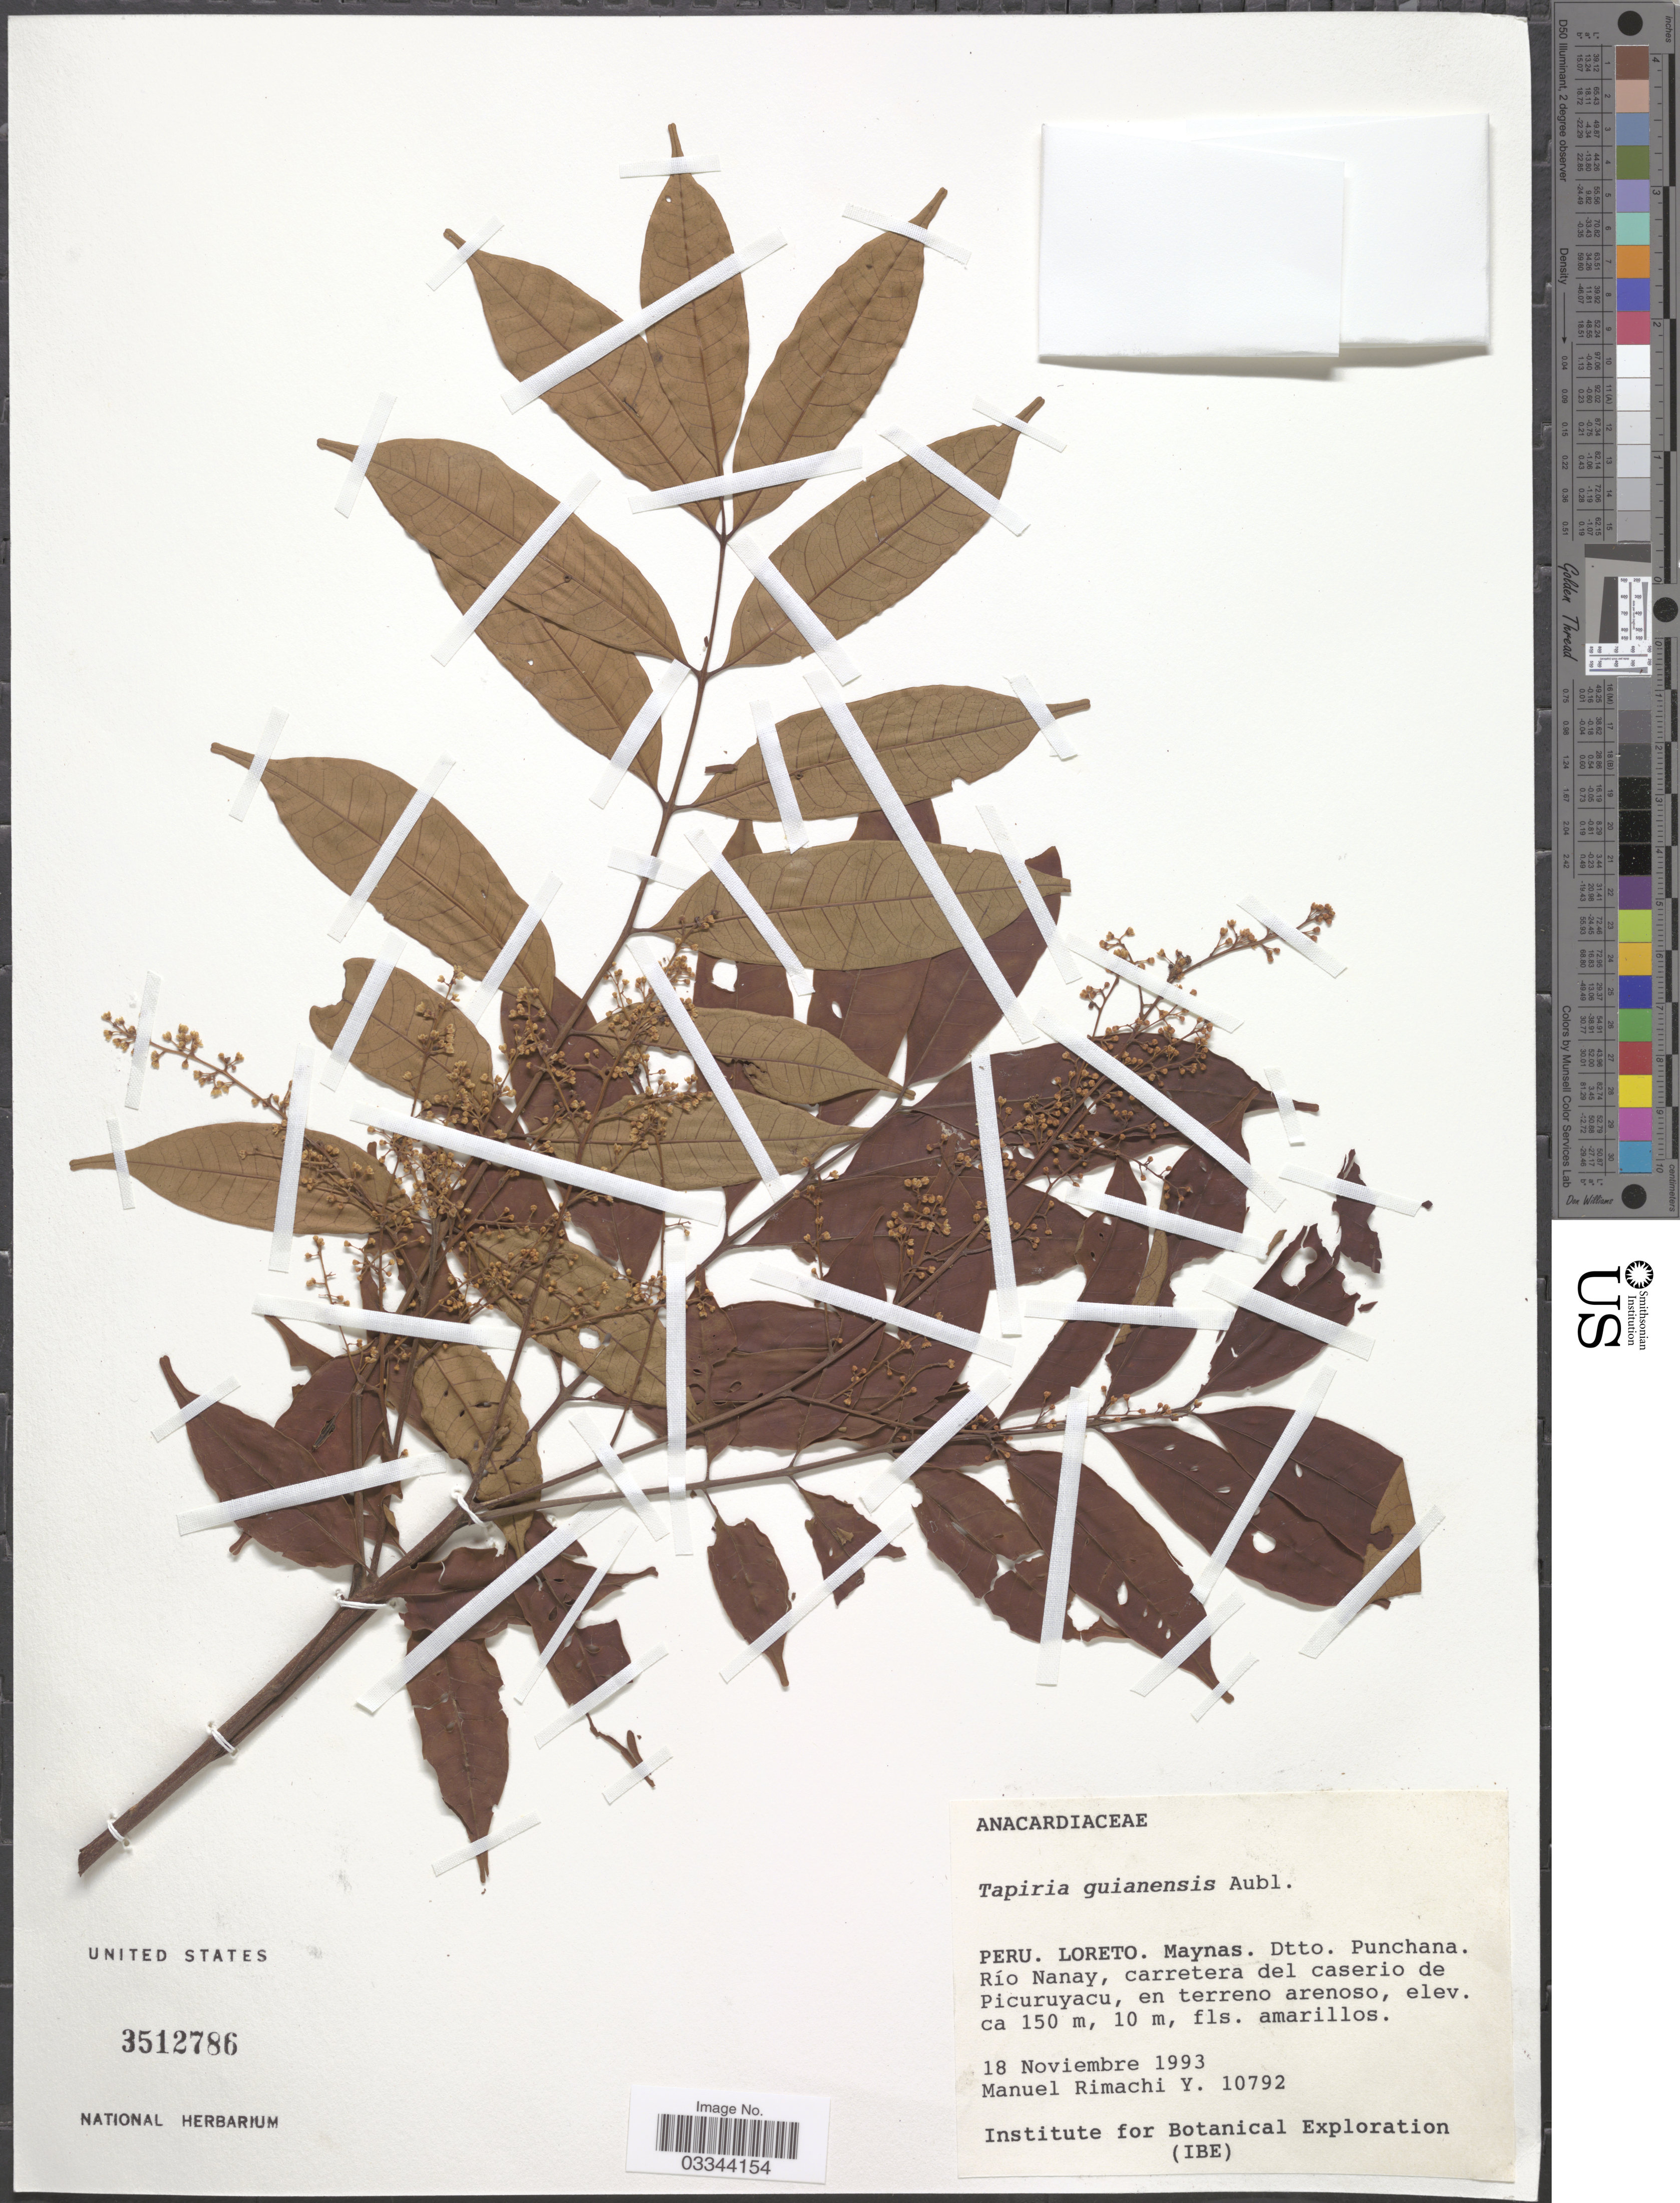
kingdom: Plantae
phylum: Tracheophyta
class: Magnoliopsida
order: Sapindales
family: Anacardiaceae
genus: Tapirira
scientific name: Tapirira guianensis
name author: Aubl.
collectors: M. Rimachi Y.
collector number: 10792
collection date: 1993-11-18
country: Peru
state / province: Loreto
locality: Maynas. Dtto. Punchana. Río Nanay, carretera del caserio de Picuruyacu.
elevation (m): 150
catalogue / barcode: US 3512786